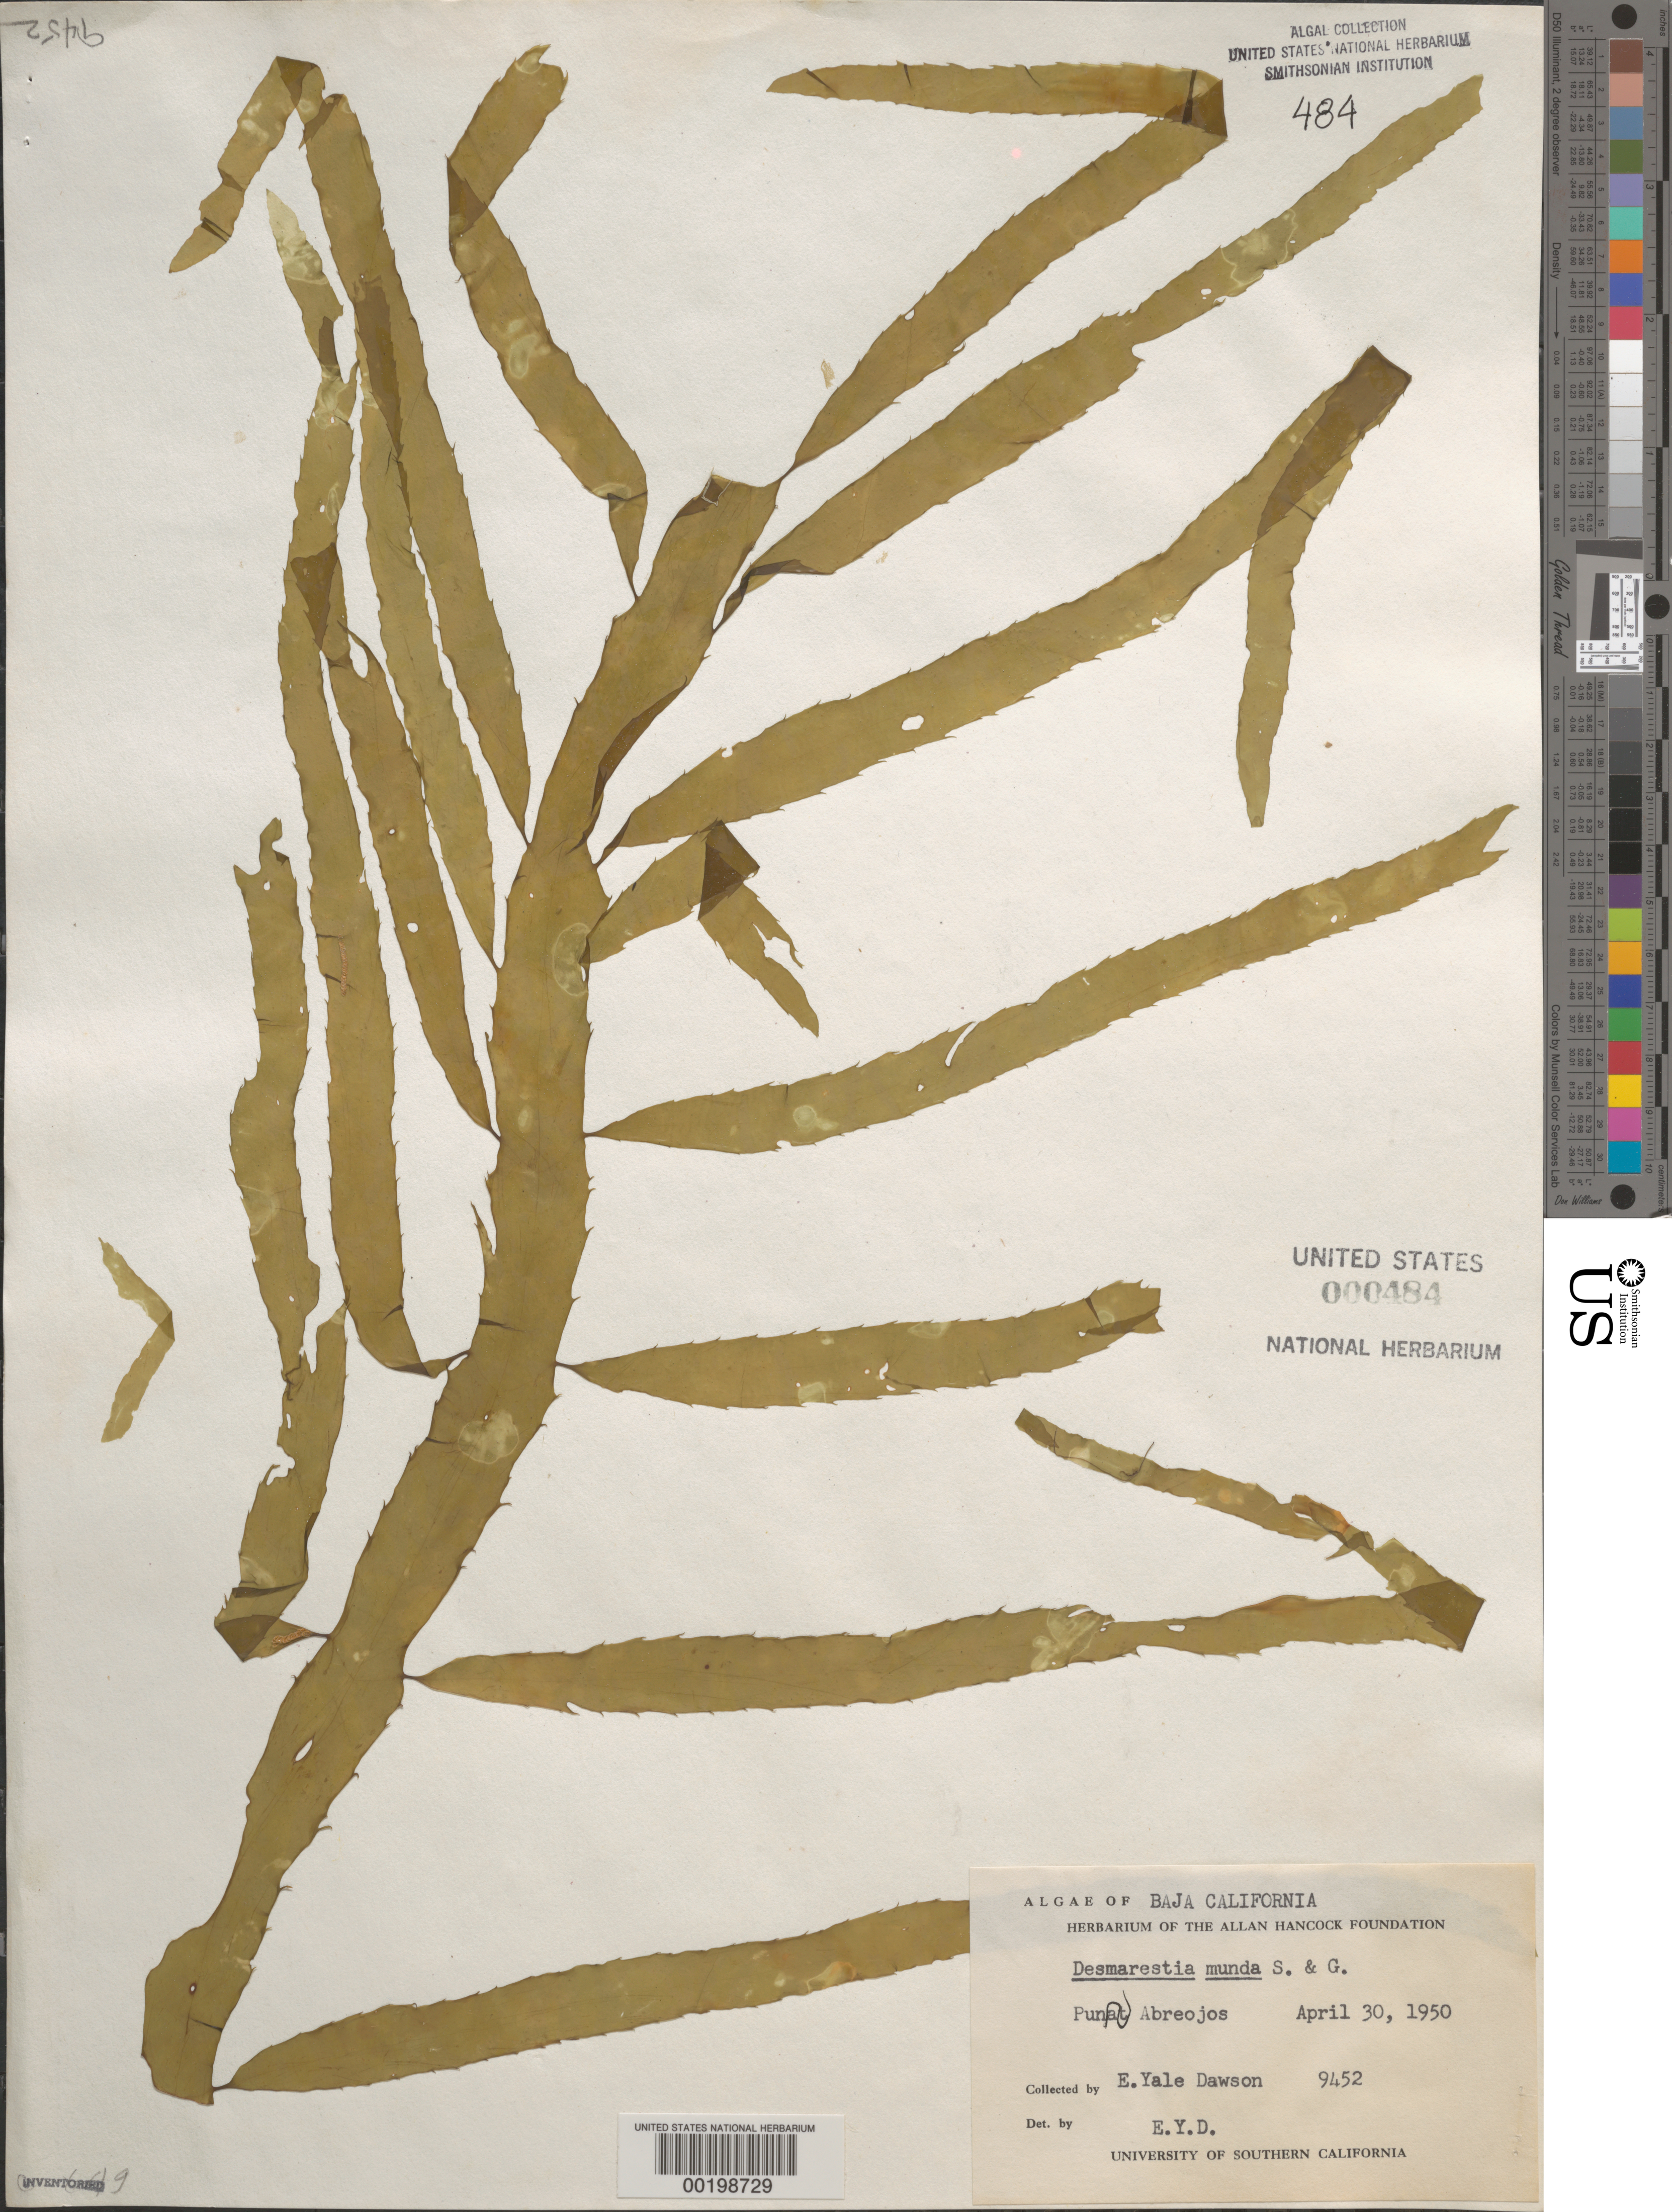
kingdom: Chromista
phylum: Ochrophyta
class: Phaeophyceae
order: Desmarestiales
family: Desmarestiaceae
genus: Desmarestia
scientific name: Desmarestia munda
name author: Setch. & N.L. Gardner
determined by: Dawson, E. Y.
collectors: E. Y. Dawson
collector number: EYD 9452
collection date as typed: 30 Apr 1950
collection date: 1950-04-30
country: Mexico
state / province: Baja California Sur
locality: Punta Abreojos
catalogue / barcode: US 484